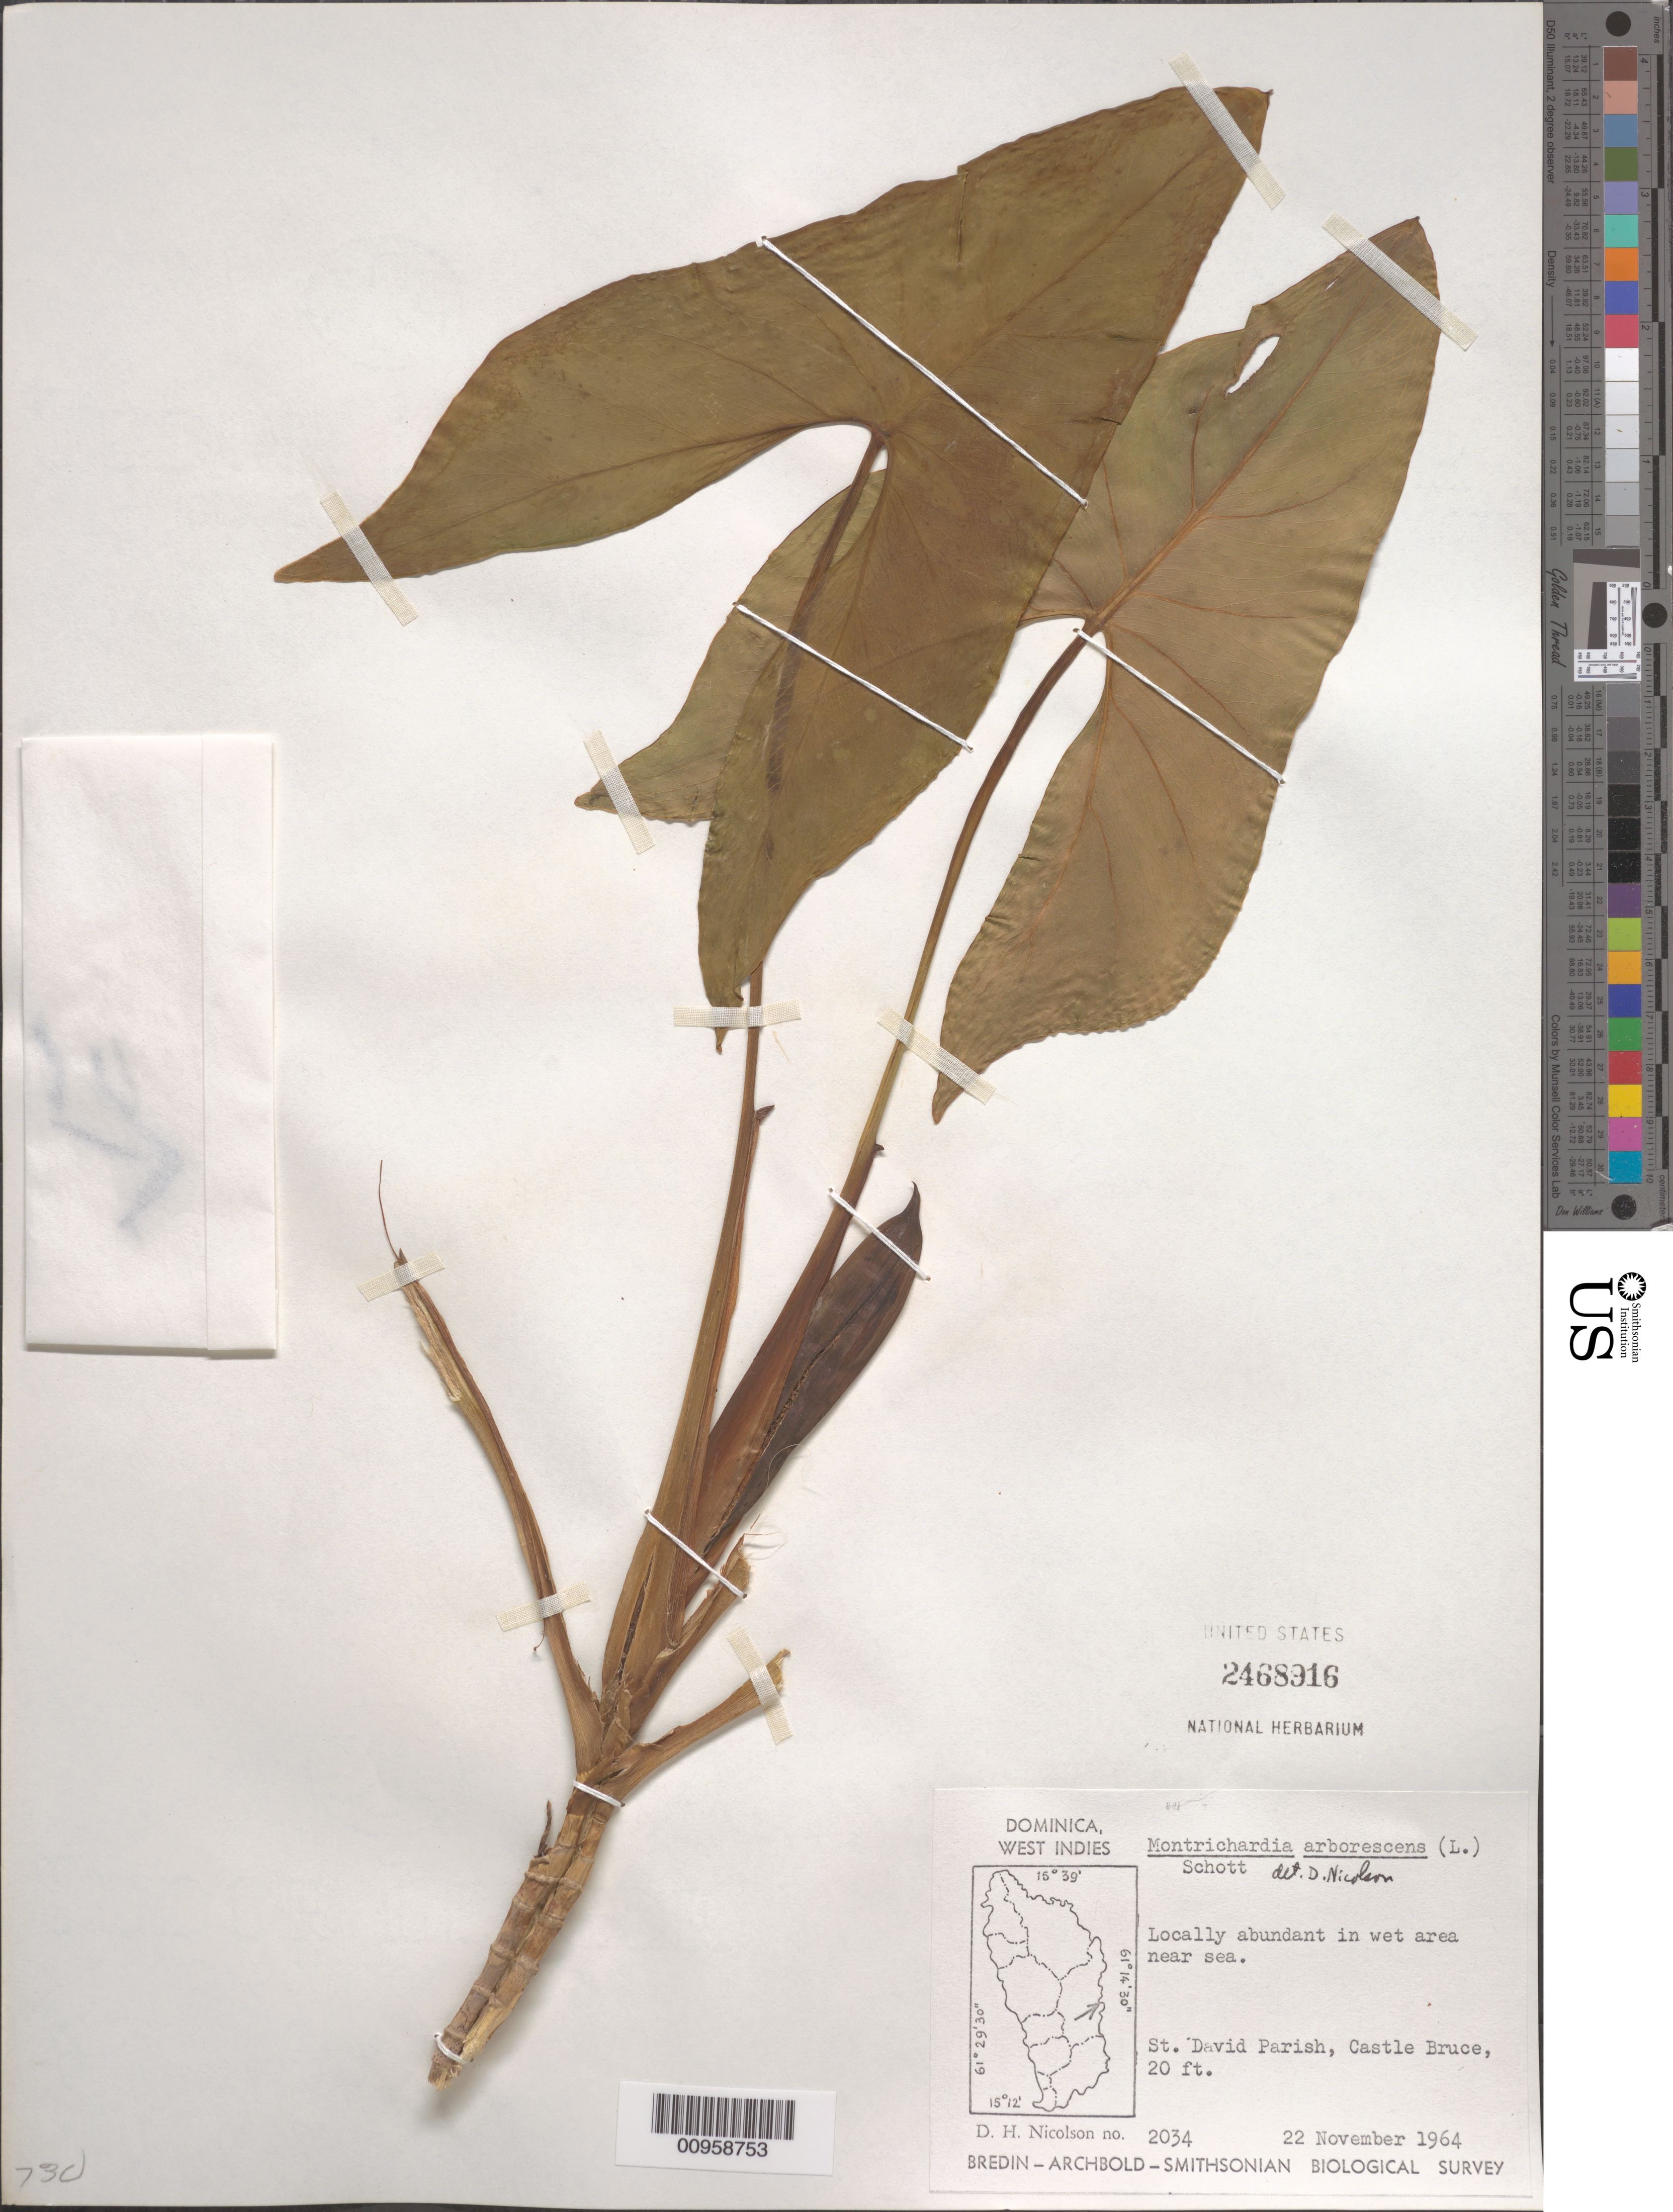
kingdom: Plantae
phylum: Tracheophyta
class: Liliopsida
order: Alismatales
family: Araceae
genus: Montrichardia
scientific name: Montrichardia arborescens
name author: (L.) Schott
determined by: Nicolson, Dan H.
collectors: D. H. Nicolson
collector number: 2034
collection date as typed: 22 Nov 1964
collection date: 1964-11-22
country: Dominica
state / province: St. David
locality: Castle Bruce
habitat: In wet area near sea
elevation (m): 6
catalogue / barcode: US 2468916